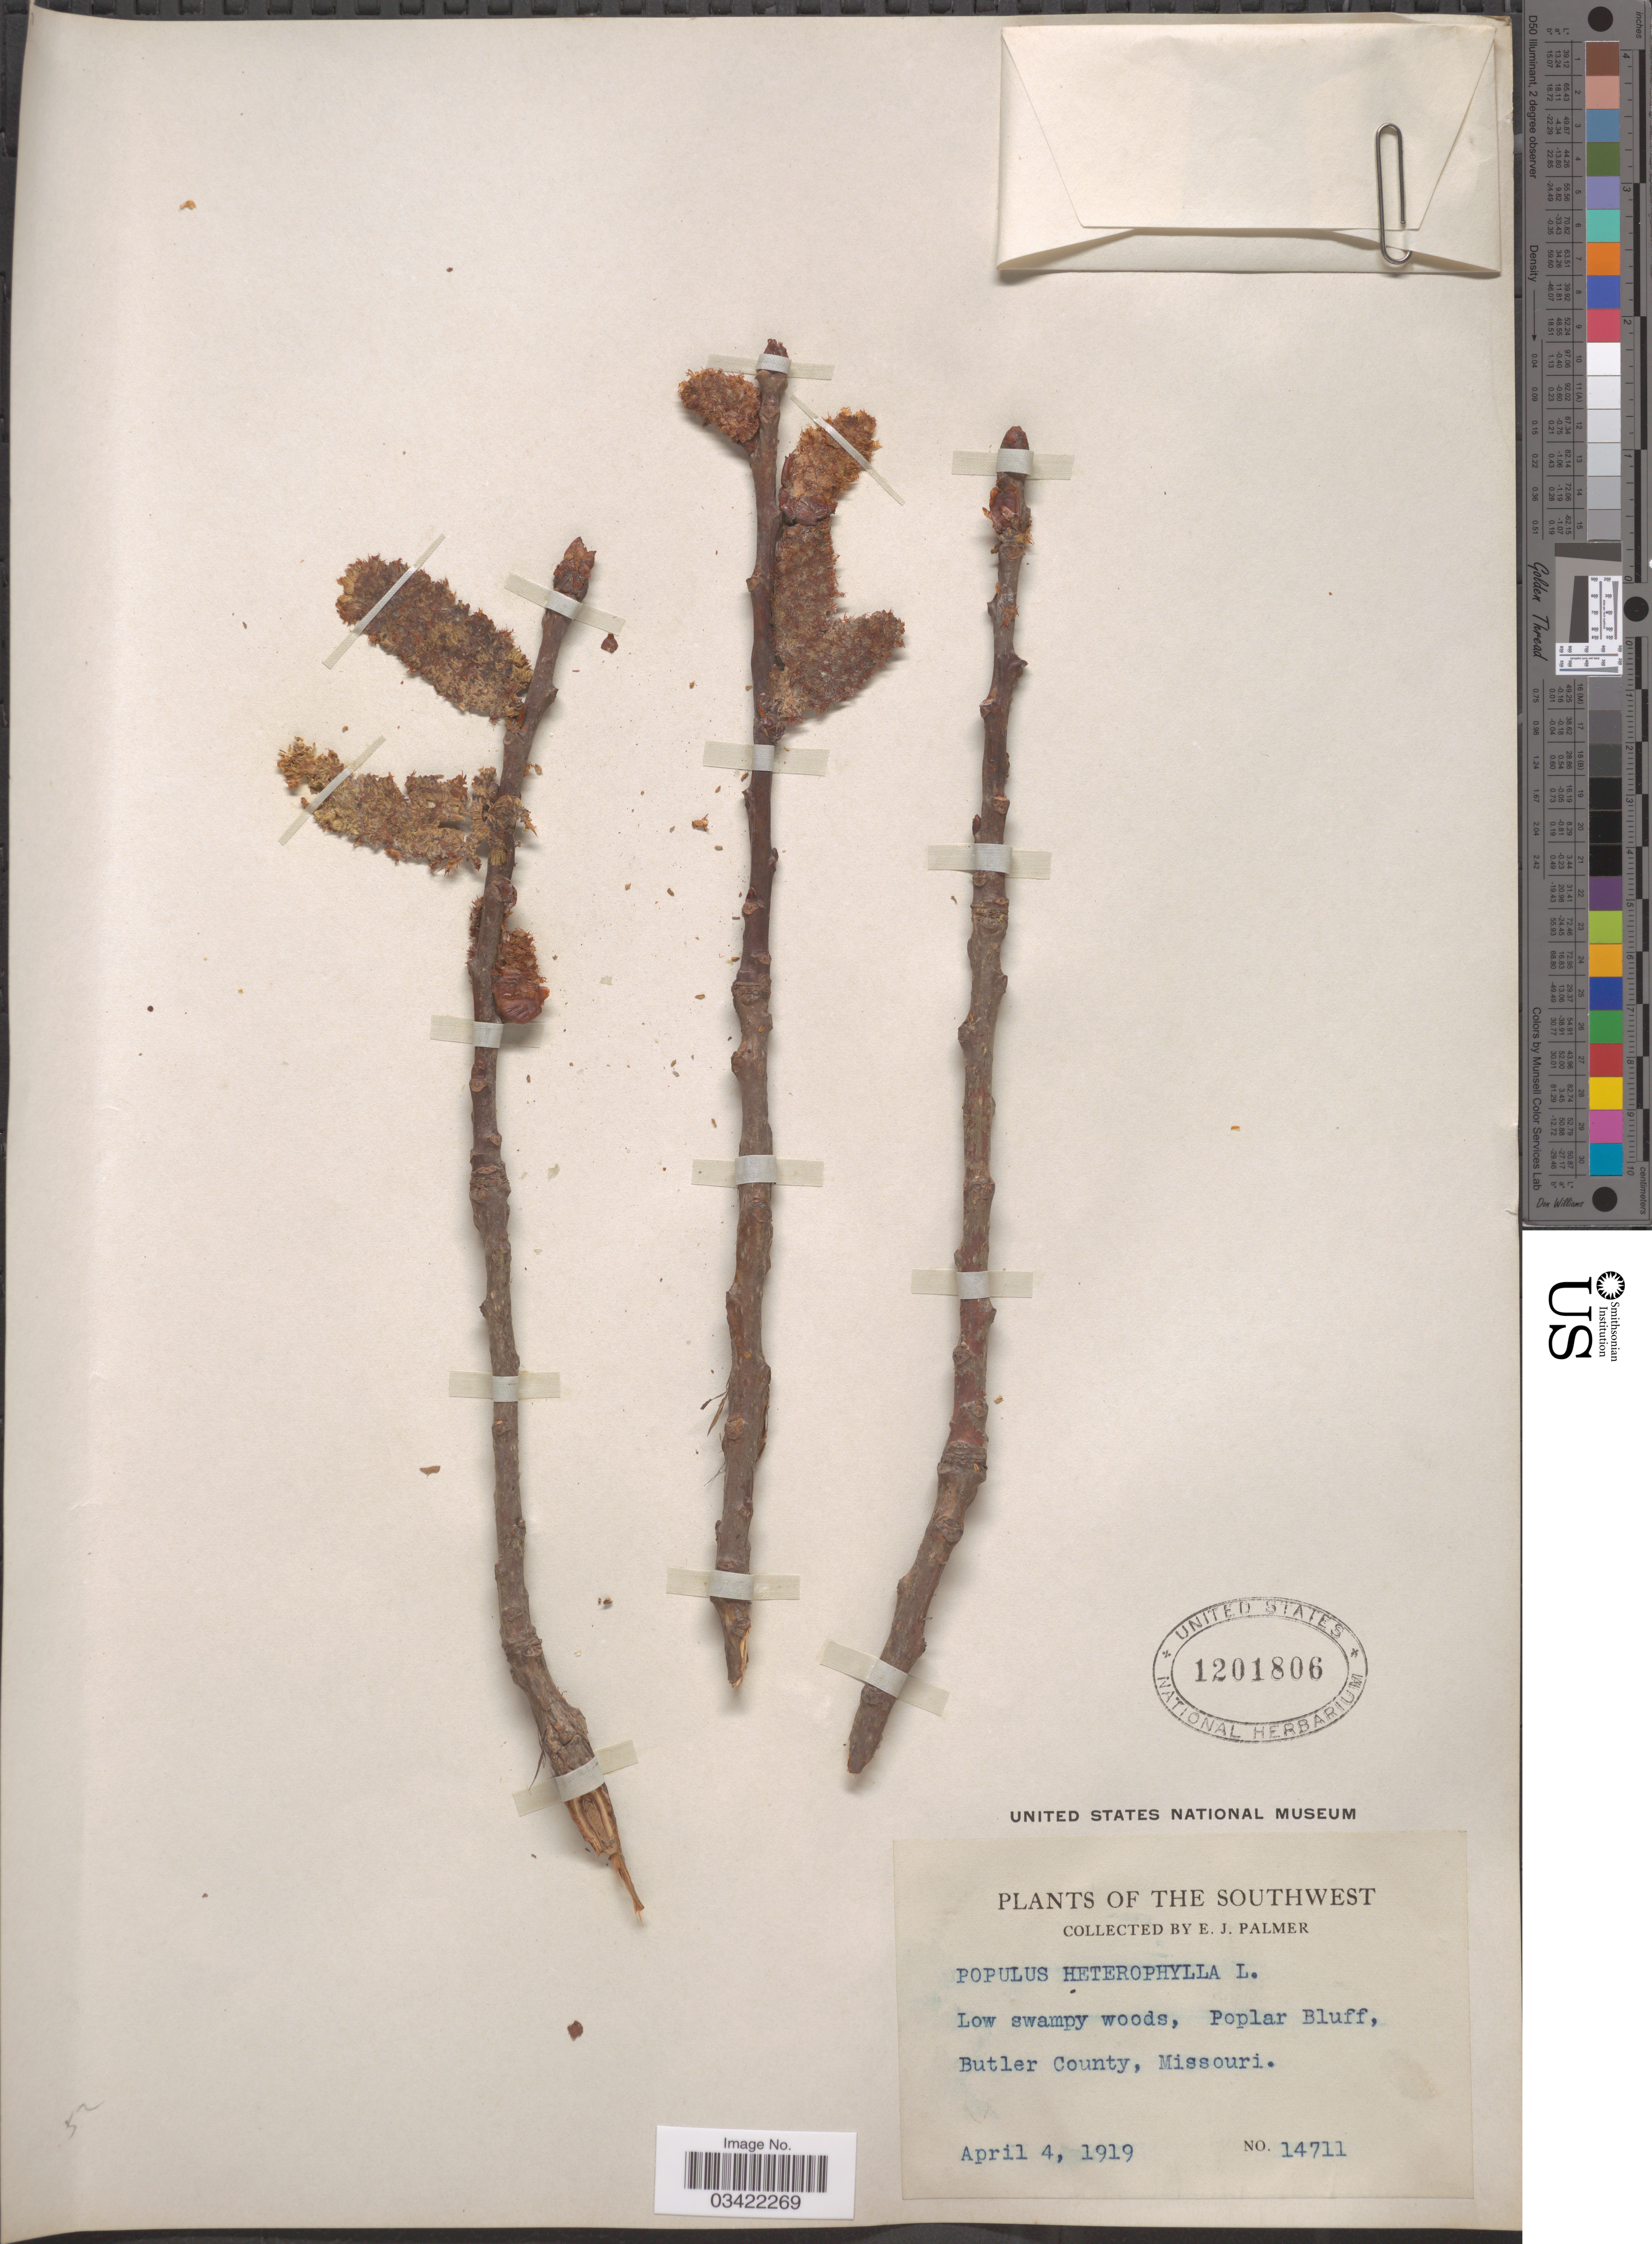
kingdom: Plantae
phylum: Tracheophyta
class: Magnoliopsida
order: Malpighiales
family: Salicaceae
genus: Populus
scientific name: Populus heterophylla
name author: L.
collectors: E. J. Palmer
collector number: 14711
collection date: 1919-04-04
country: United States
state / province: Missouri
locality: The Southwest. Poplar Bluff, Butler County.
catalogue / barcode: US 1201806